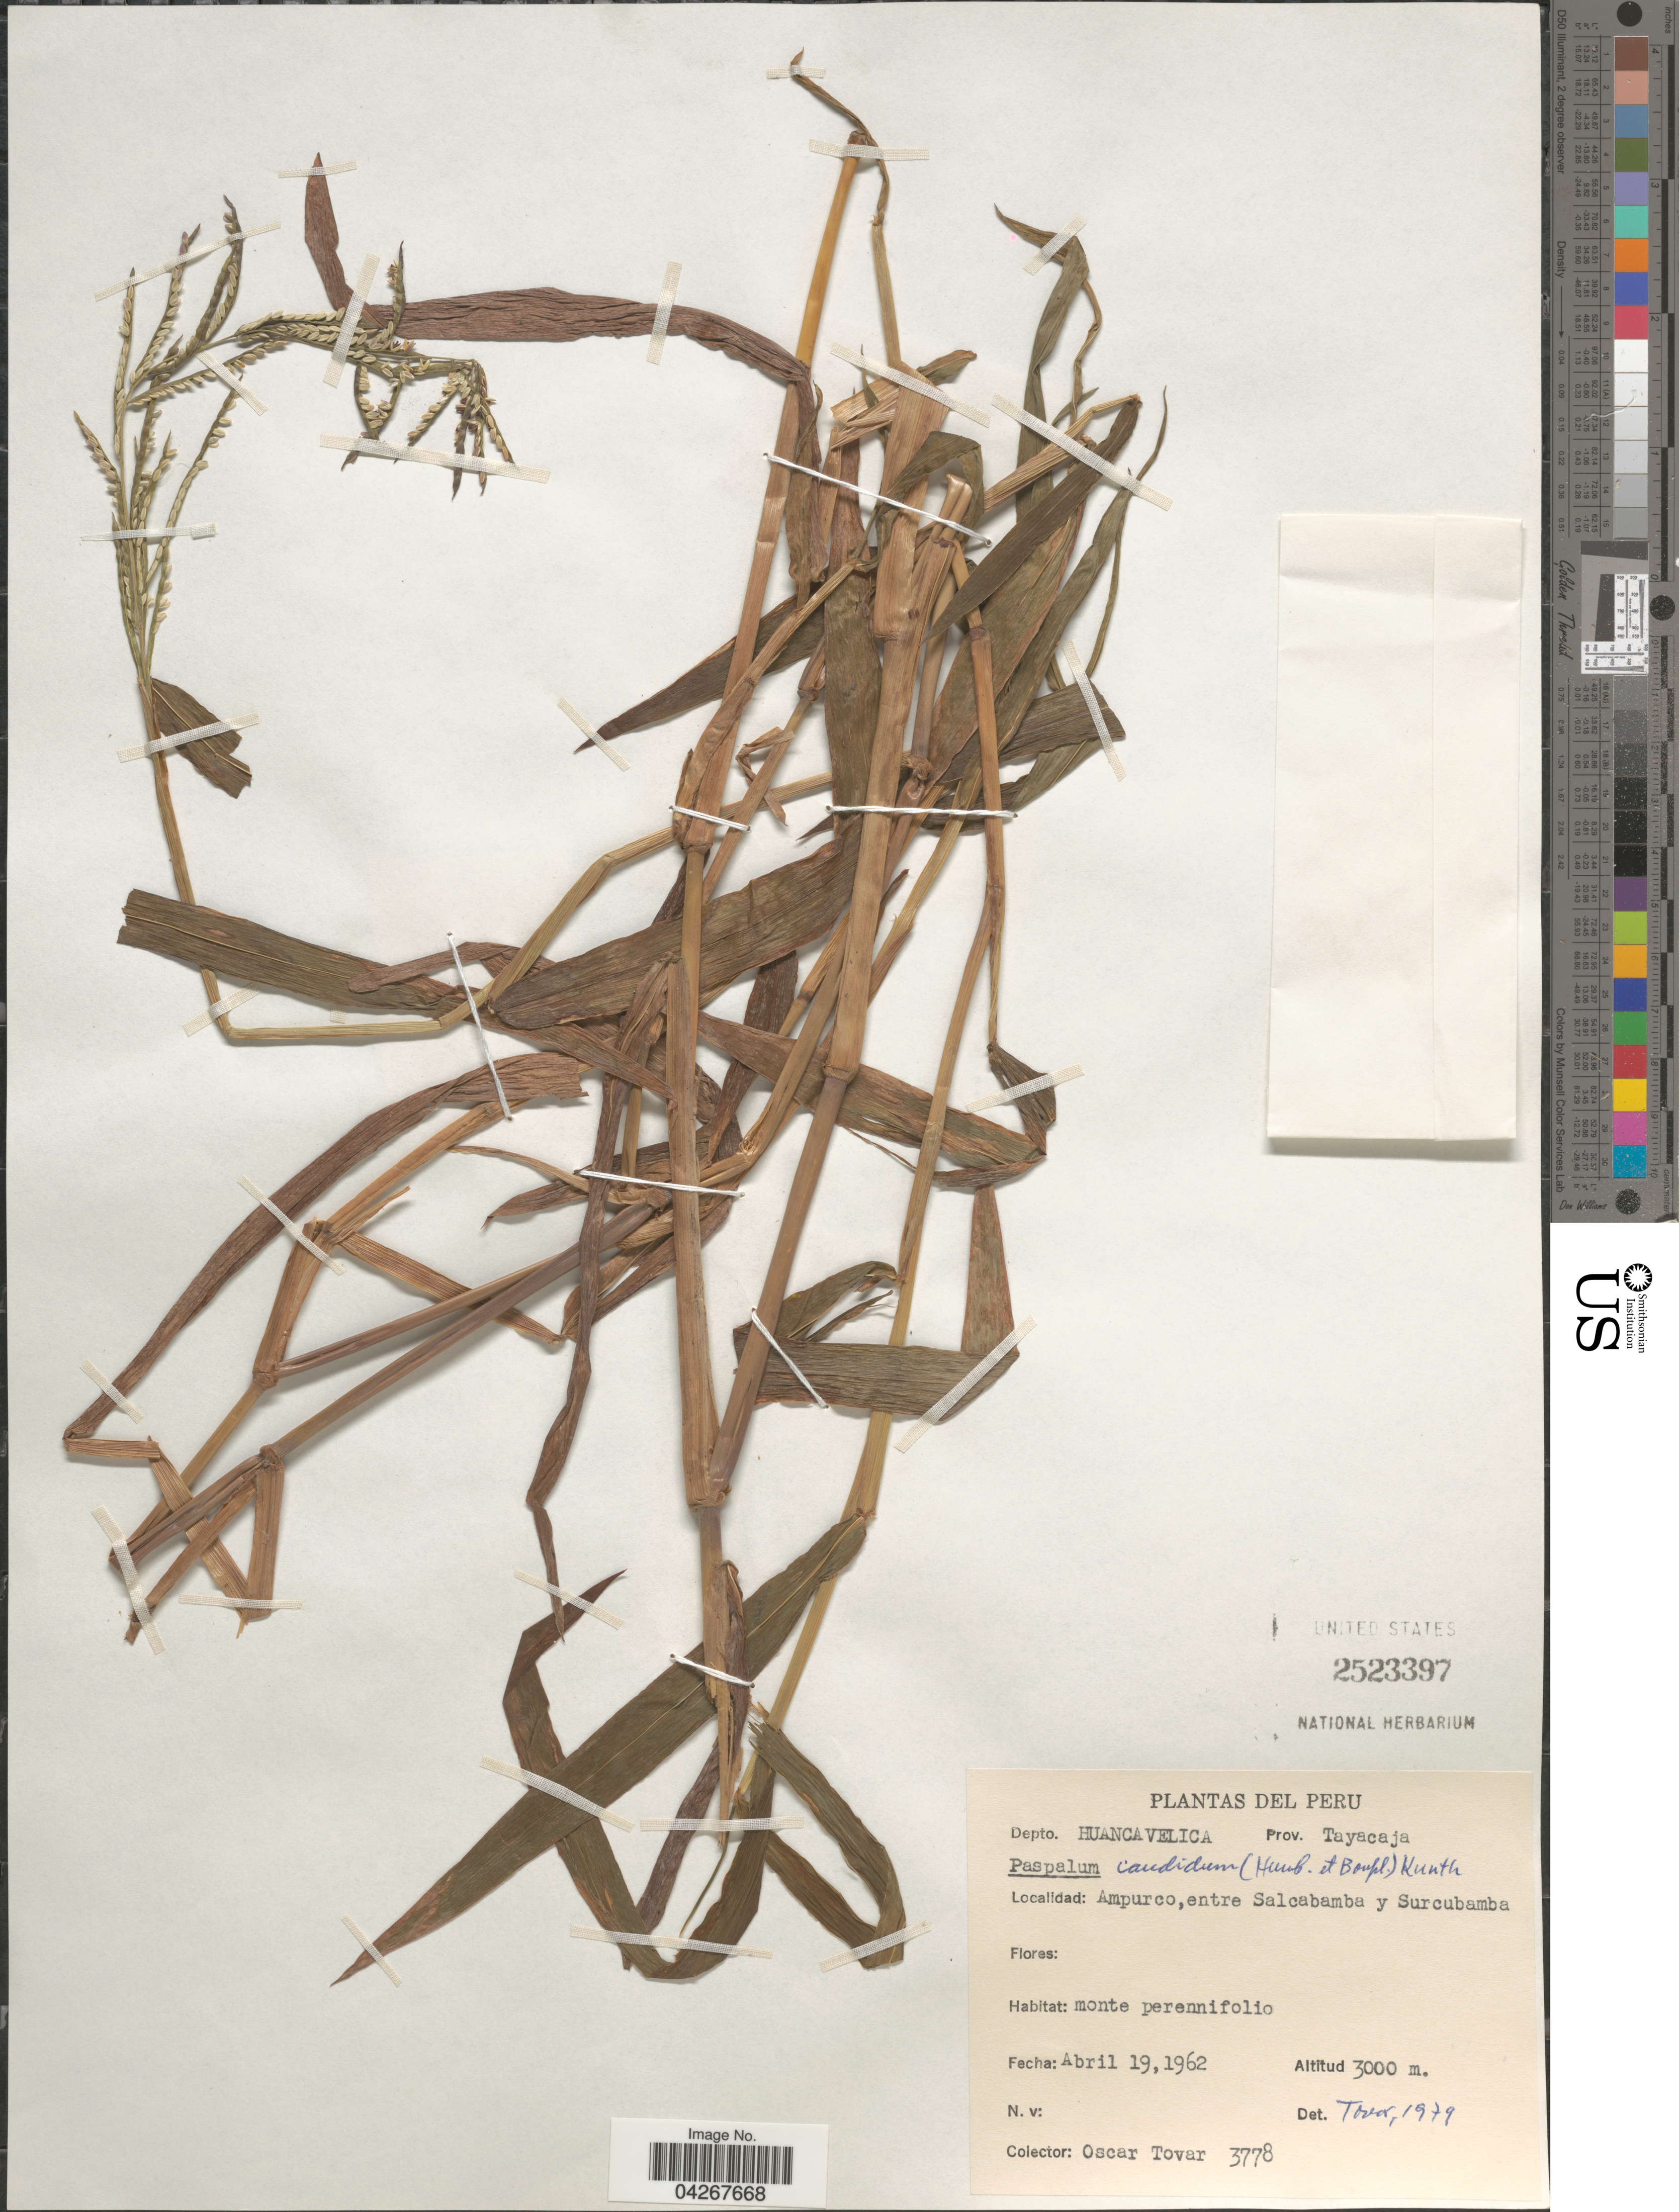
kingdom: Plantae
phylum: Tracheophyta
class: Liliopsida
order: Poales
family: Poaceae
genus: Paspalum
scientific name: Paspalum candidum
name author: (Humb. & Bonpl. ex Fleugge) Kunth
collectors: Ó. Tovar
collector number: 3778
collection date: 1962-04-19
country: Peru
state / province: Huancavelica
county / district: Tayacaja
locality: Depto. Huancavelica. Prov. Tayacaja. Ampurco, entre Salcabamba y Surcubamba.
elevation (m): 3000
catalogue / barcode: US 2523397